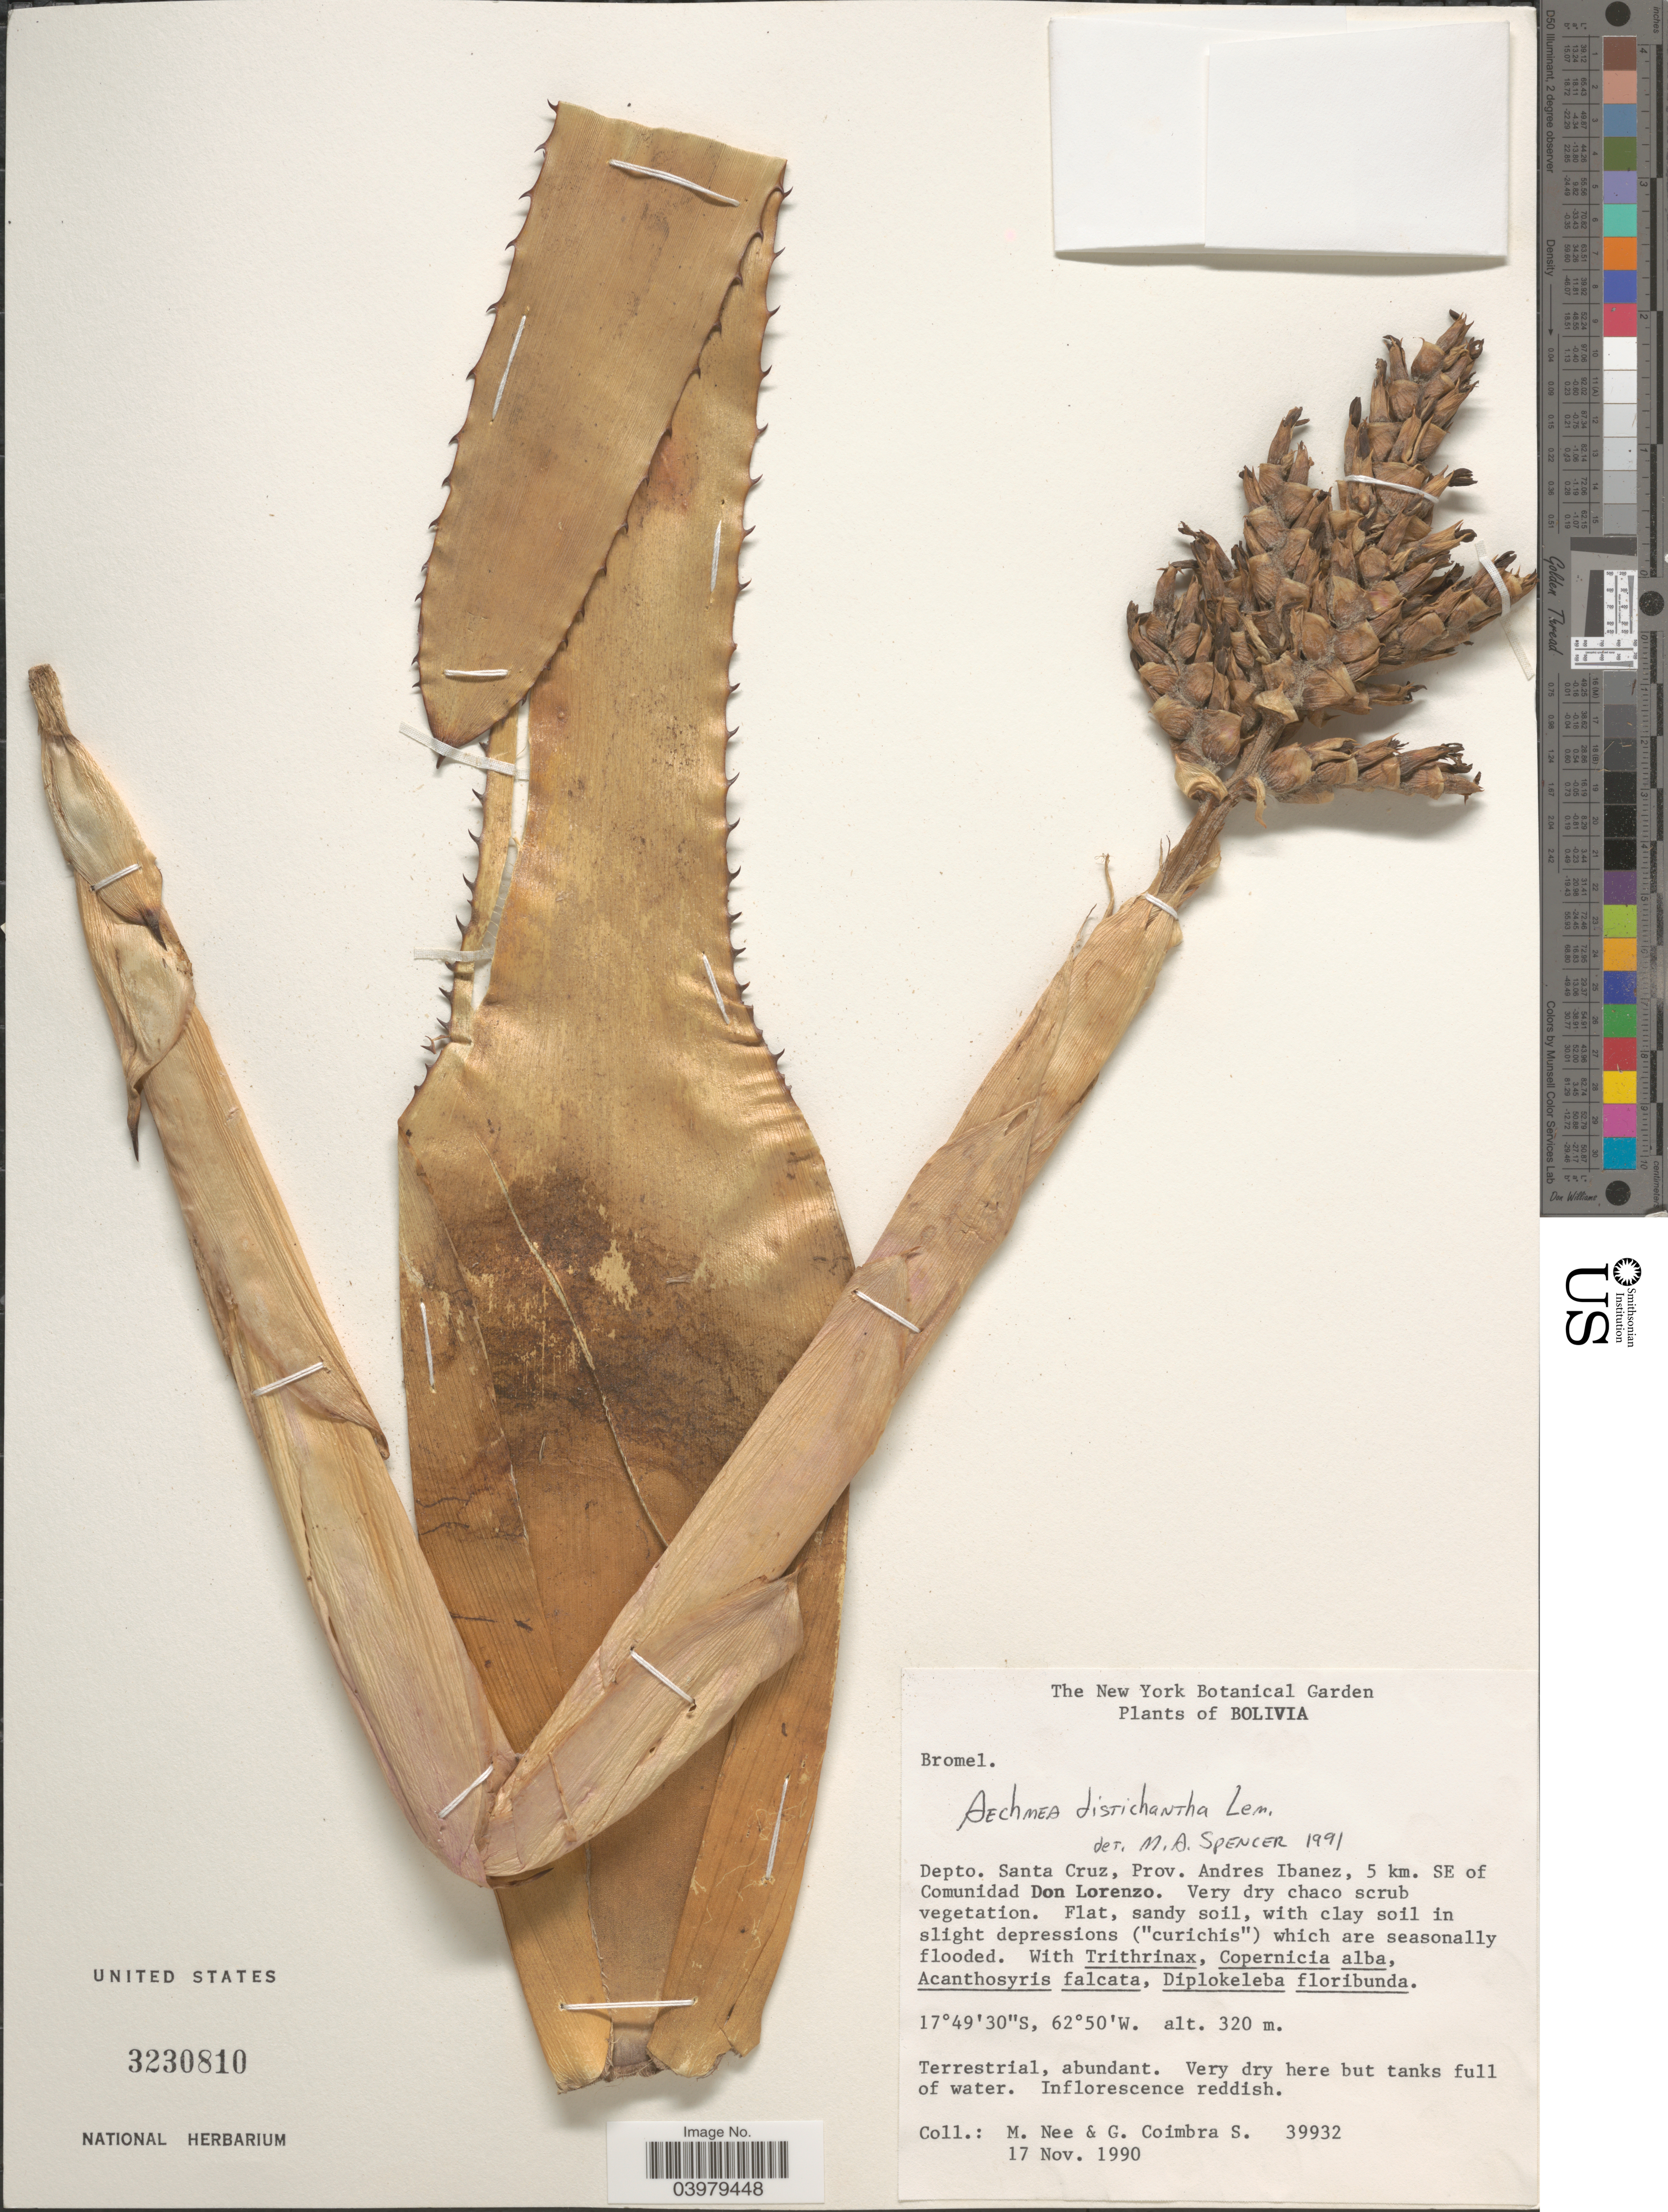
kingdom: Plantae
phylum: Tracheophyta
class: Liliopsida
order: Poales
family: Bromeliaceae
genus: Aechmea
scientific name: Aechmea distichantha var. distichantha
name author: Lem.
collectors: M. Nee & G. Coimbra S.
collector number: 39932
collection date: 1990-11-17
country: Bolivia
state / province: Santa Cruz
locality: Depto. Santa Cruz, Prov. Andres Ibanez, 5 km. SE of Comunidad Don Lorenzo.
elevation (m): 320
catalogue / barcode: US 3230810